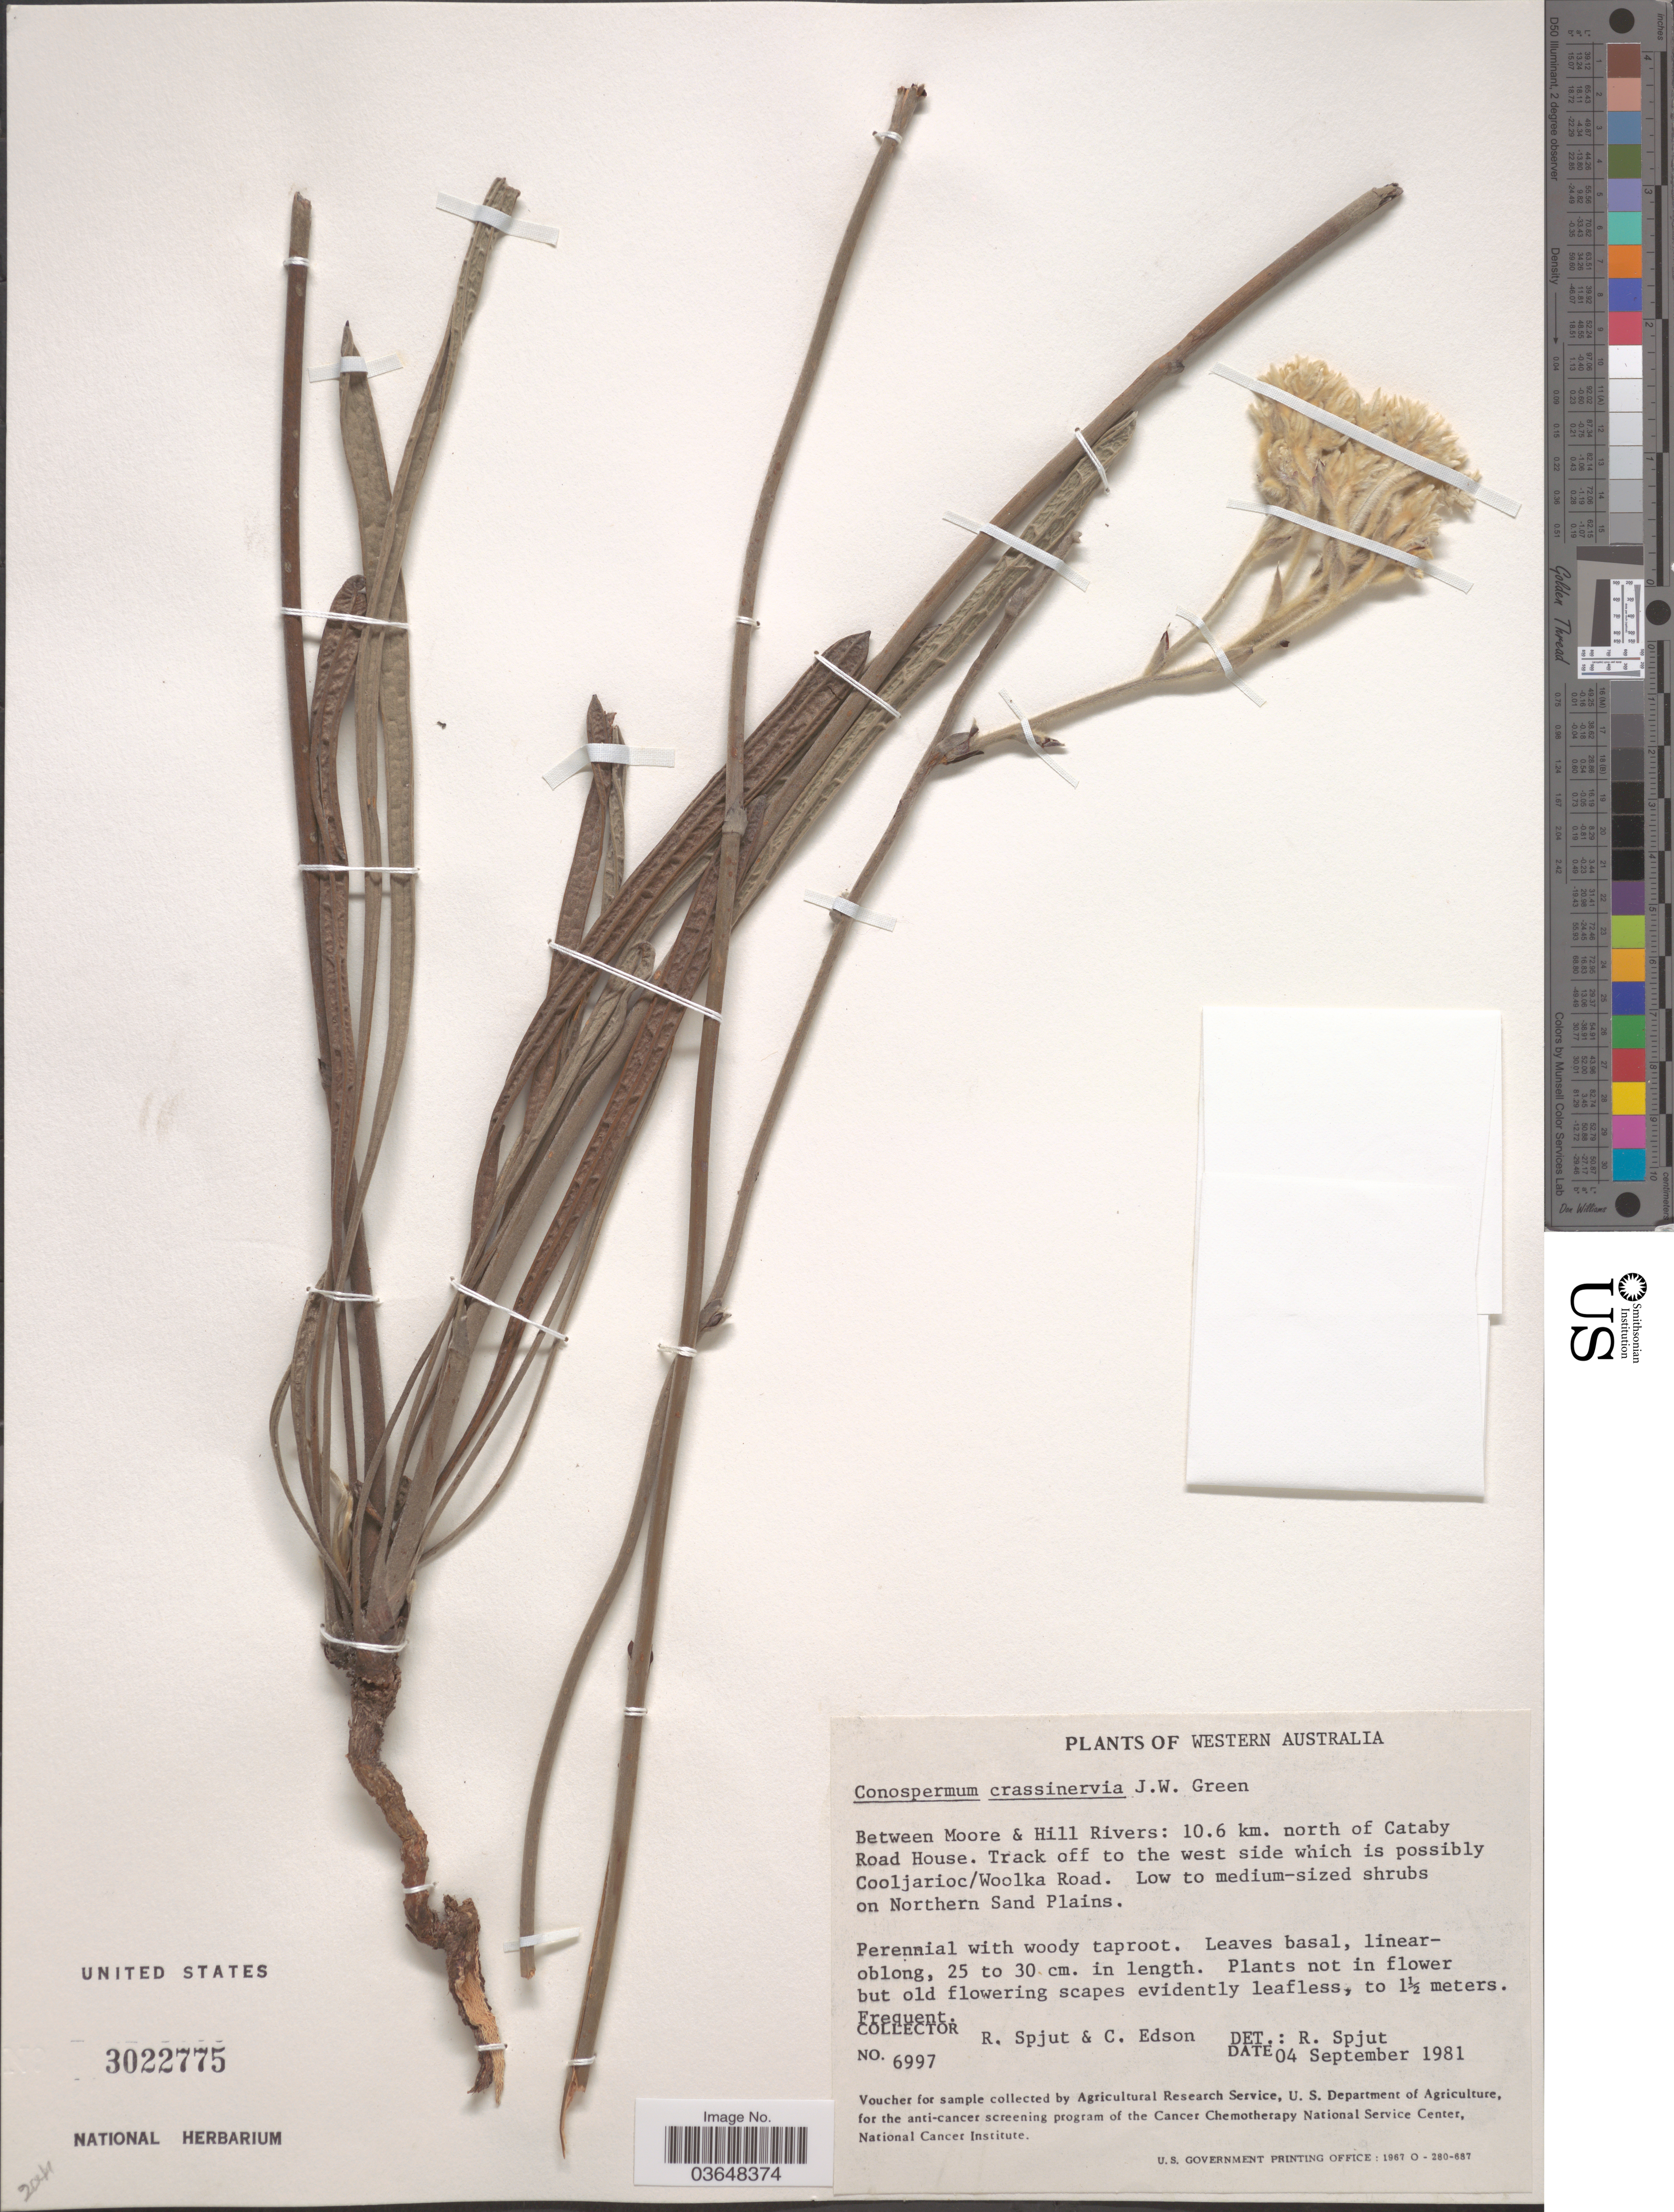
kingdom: Plantae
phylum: Tracheophyta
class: Magnoliopsida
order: Proteales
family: Proteaceae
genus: Conospermum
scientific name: Conospermum crassinervium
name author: Meisn.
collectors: R. Spjut & C. Edson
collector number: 6997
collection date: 1981-09-04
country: Australia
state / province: Western Australia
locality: Between Moore & Hill Rivers: 10.6 km. north of Cataby Road House. Track off to the west side which is possibly Cooljarioc/Woolka Road. Low to medium-sized shrubs on Northern Sand Plains.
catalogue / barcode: US 3022775